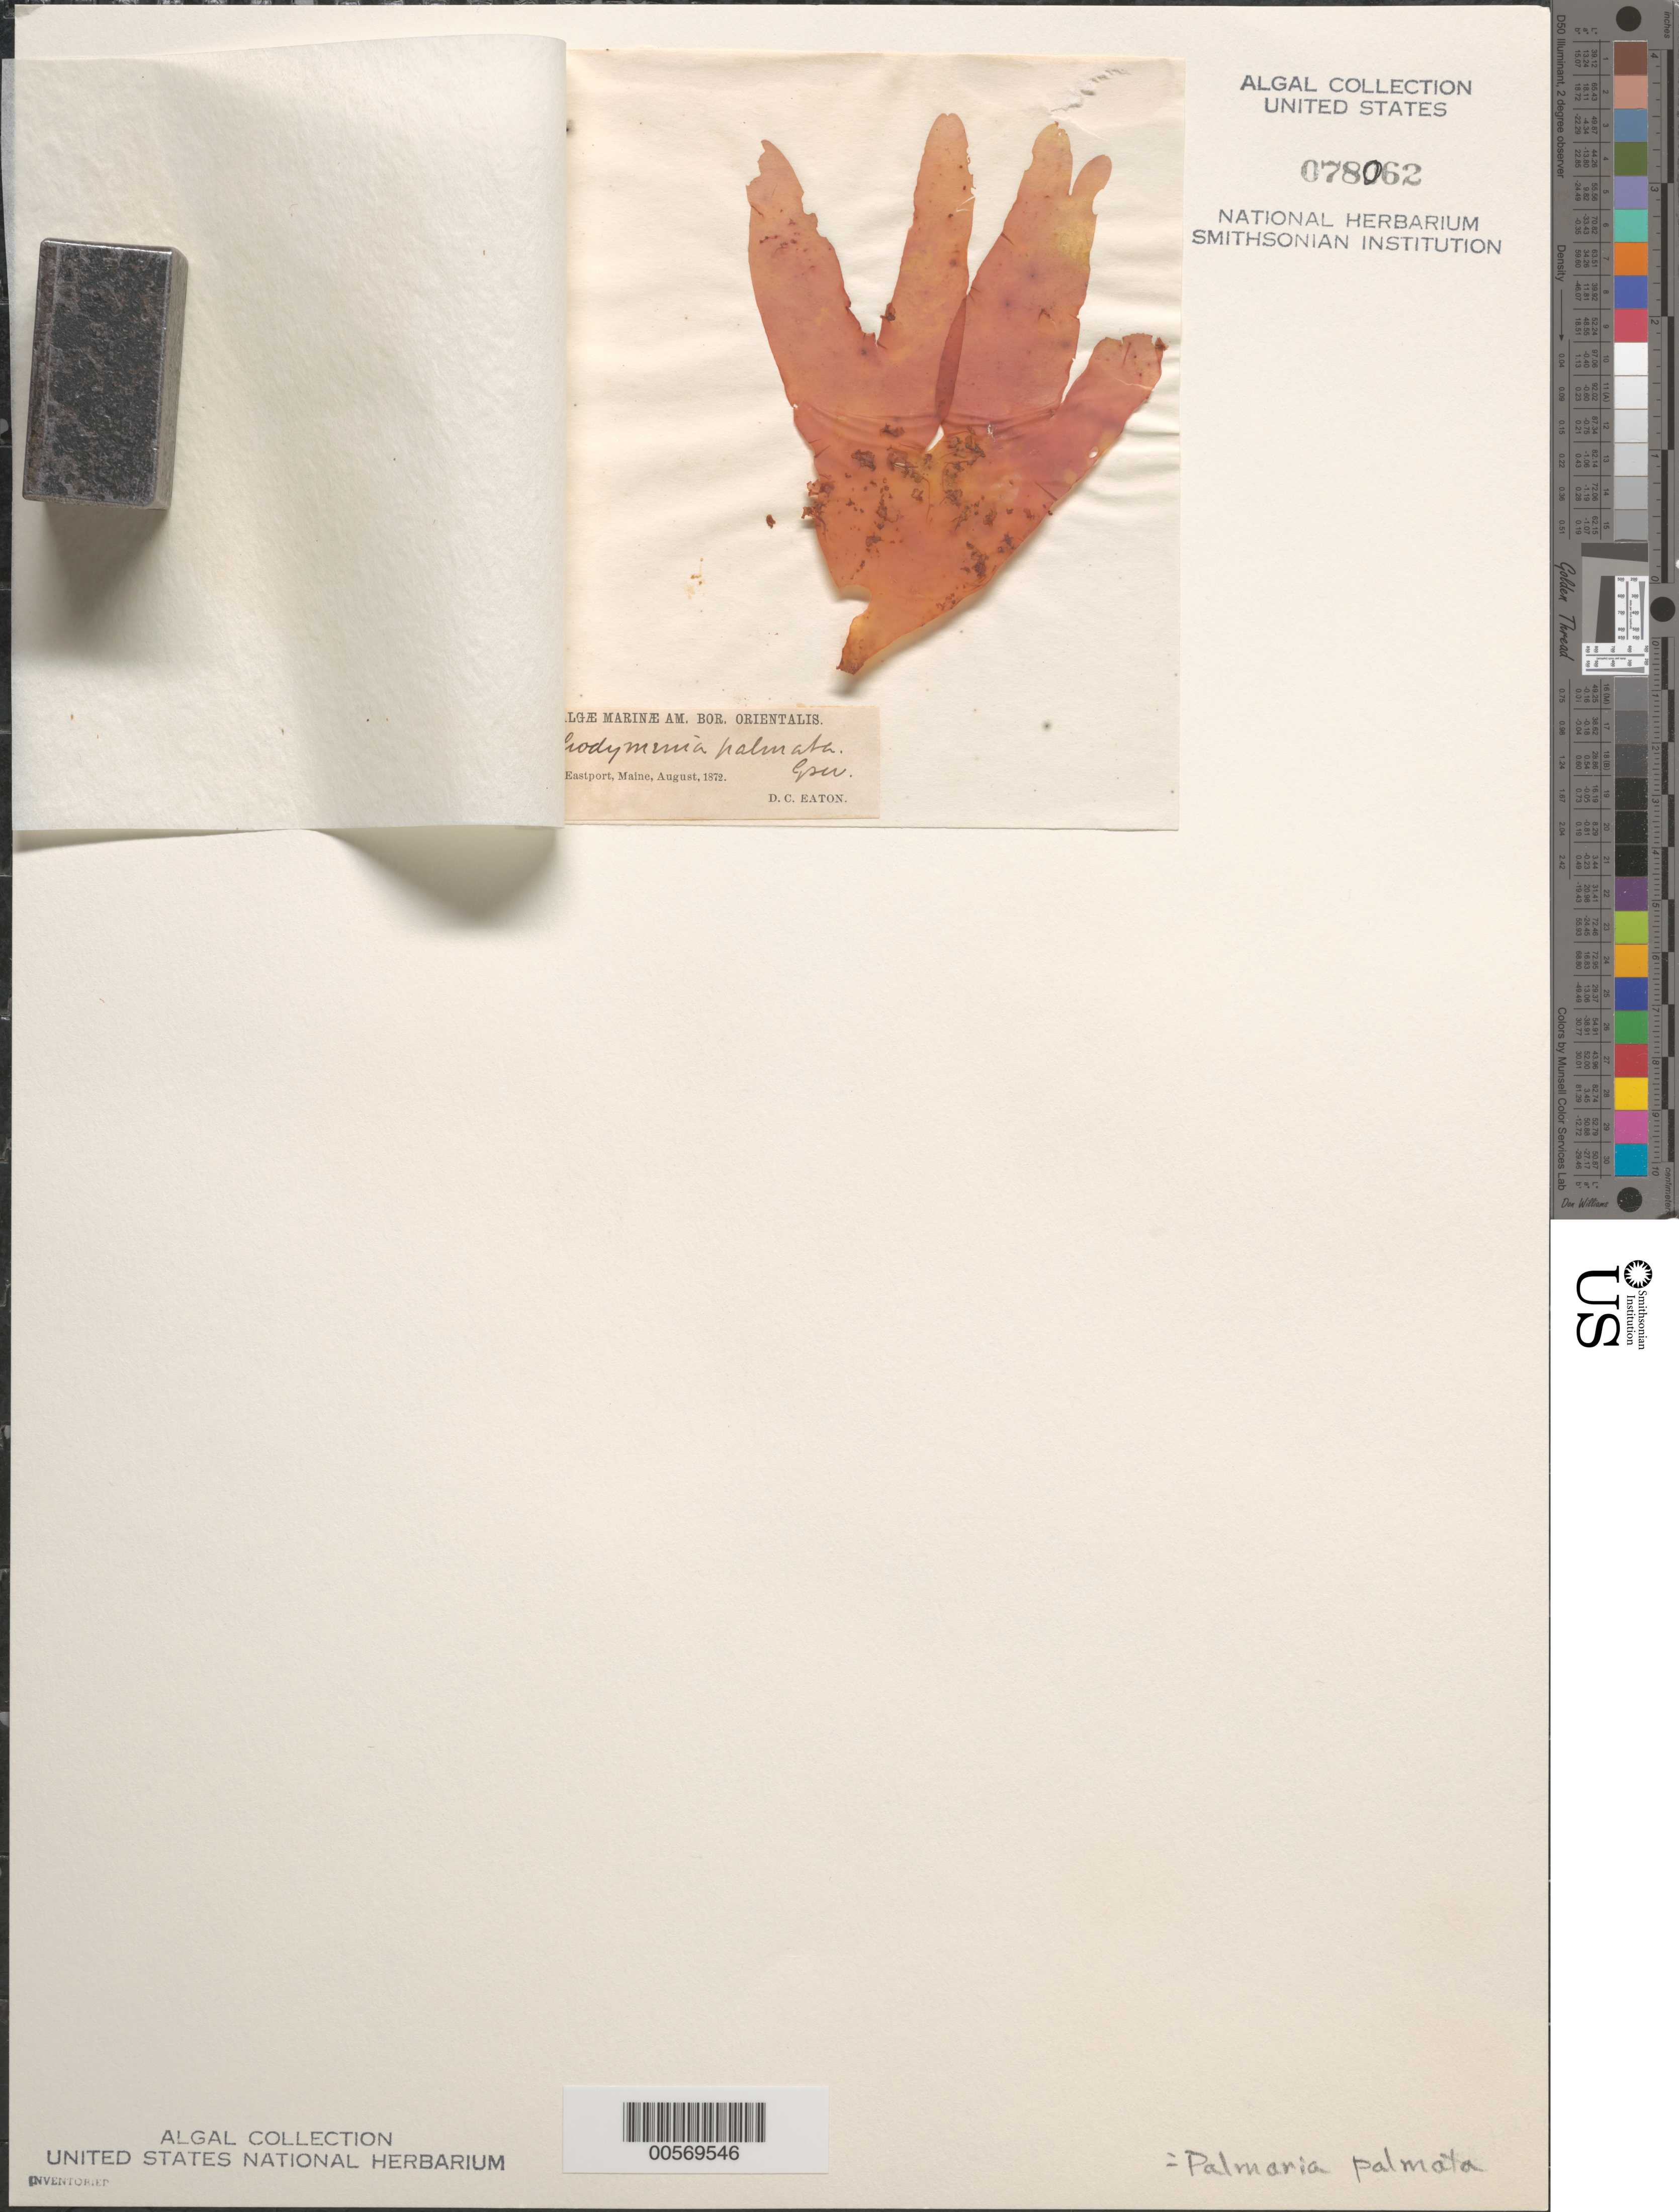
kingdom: Plantae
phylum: Rhodophyta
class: Florideophyceae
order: Palmariales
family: Palmariaceae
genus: Palmaria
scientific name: Palmaria palmata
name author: (L.) F. Weber & D. Mohr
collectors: D. C. Eaton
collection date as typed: Aug 1972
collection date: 1972-08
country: United States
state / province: Maine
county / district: Washington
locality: Near Eastport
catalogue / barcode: US 78062